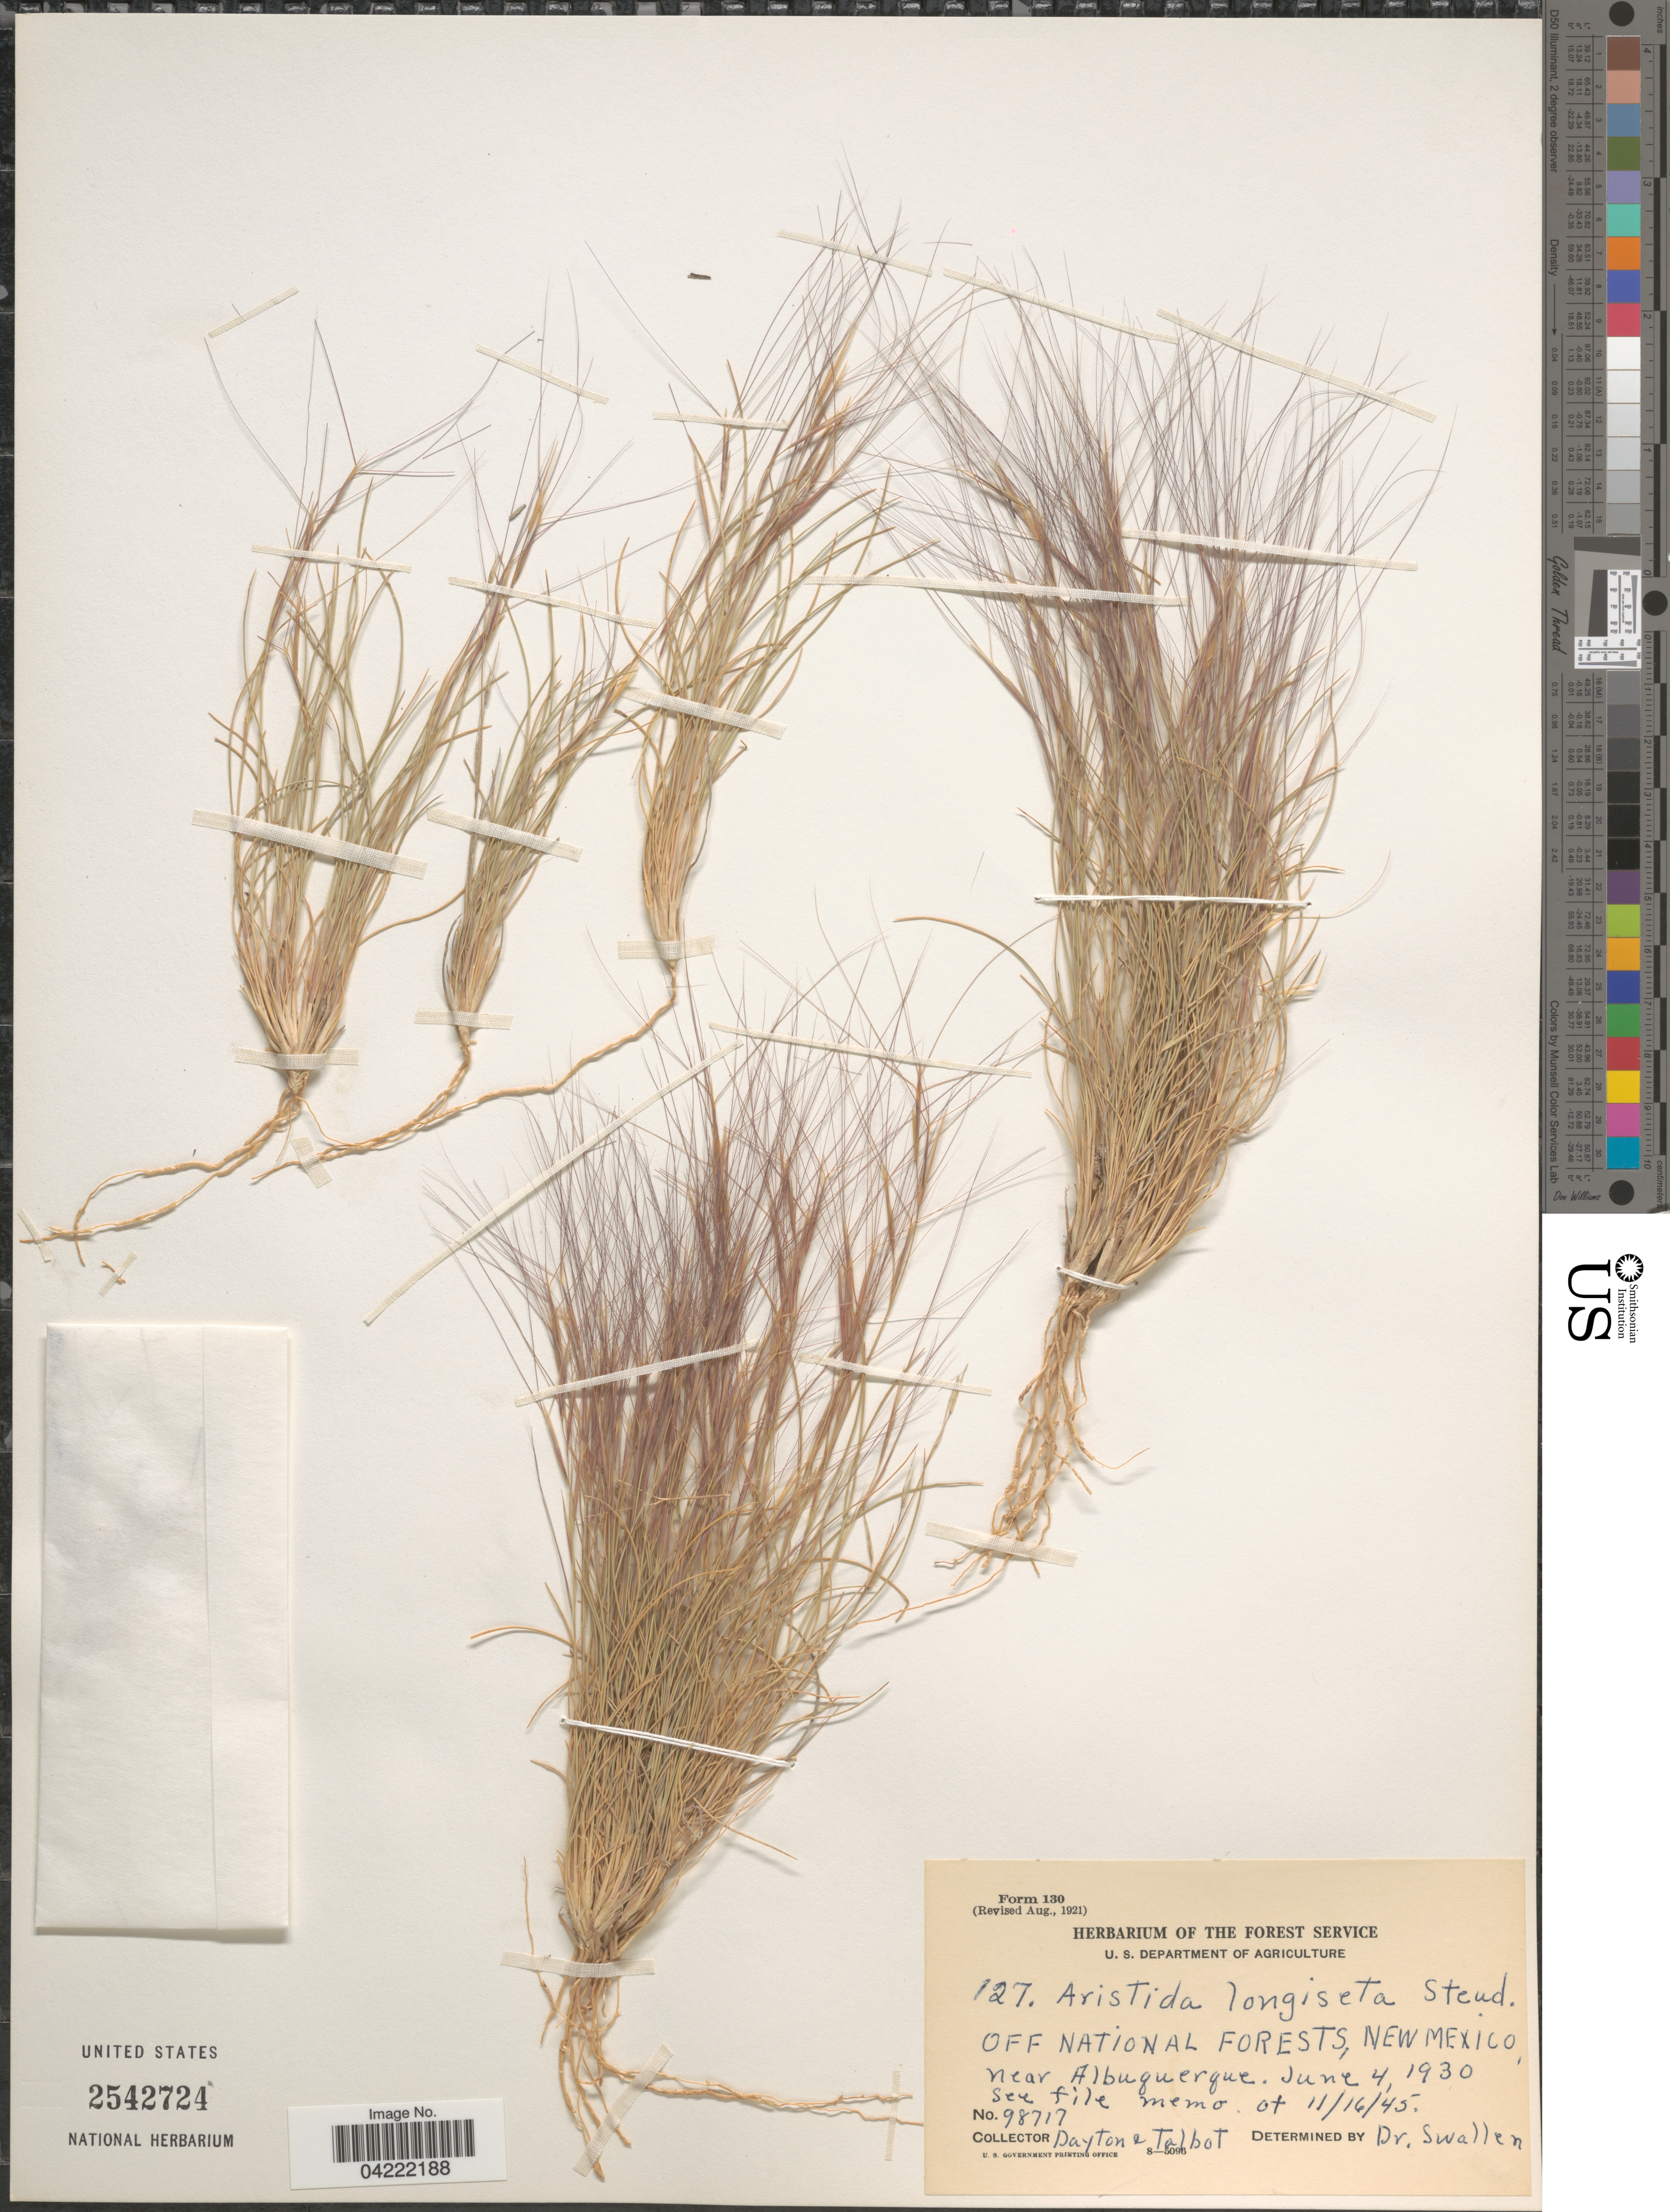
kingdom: Plantae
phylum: Tracheophyta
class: Liliopsida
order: Poales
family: Poaceae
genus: Aristida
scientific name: Aristida purpurea var. longiseta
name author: (Steud.) Vasey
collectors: -. Dayton & Talbot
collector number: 98717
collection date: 1930-06-04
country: United States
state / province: New Mexico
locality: Off Natioal Forests, near Albuguergue.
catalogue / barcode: US 2542724